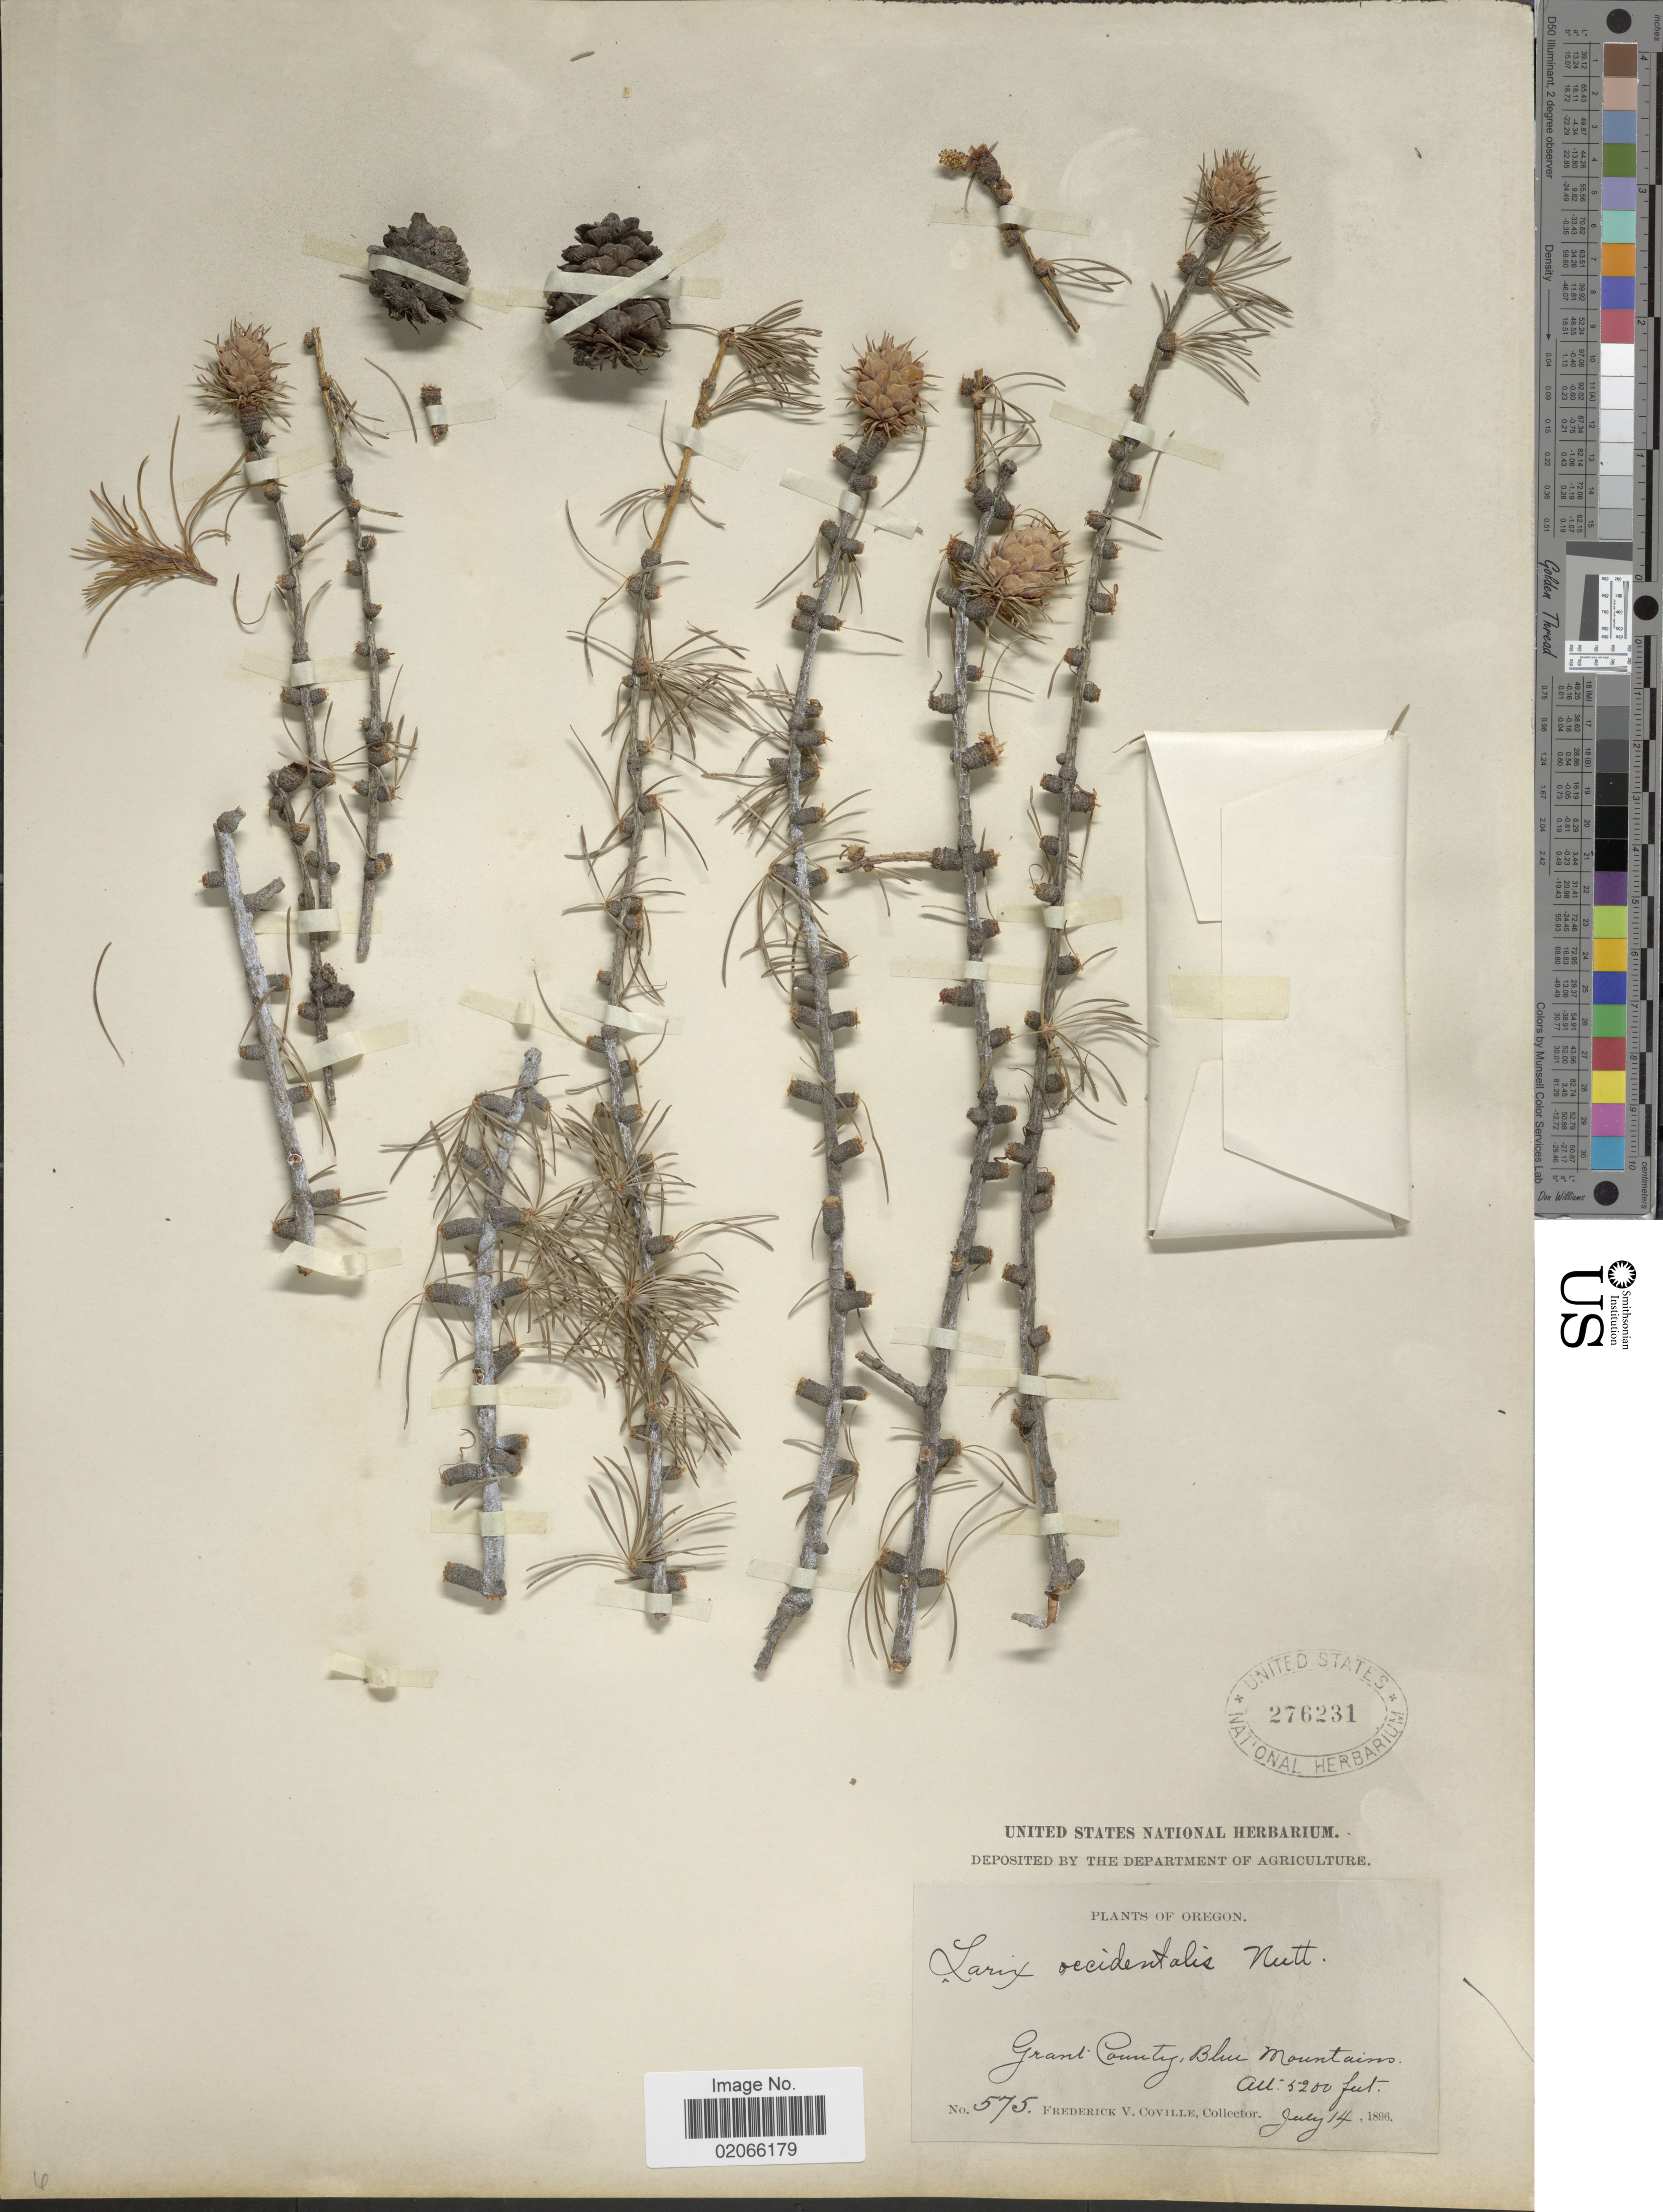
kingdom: Plantae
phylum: Tracheophyta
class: Pinopsida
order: Pinales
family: Pinaceae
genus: Larix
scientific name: Larix occidentalis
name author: Nutt.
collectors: F. V. Coville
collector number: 575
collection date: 1896-07-14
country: United States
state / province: Oregon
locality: Oregon, Grant County, Blue Mountains.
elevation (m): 1585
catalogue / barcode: US 276231